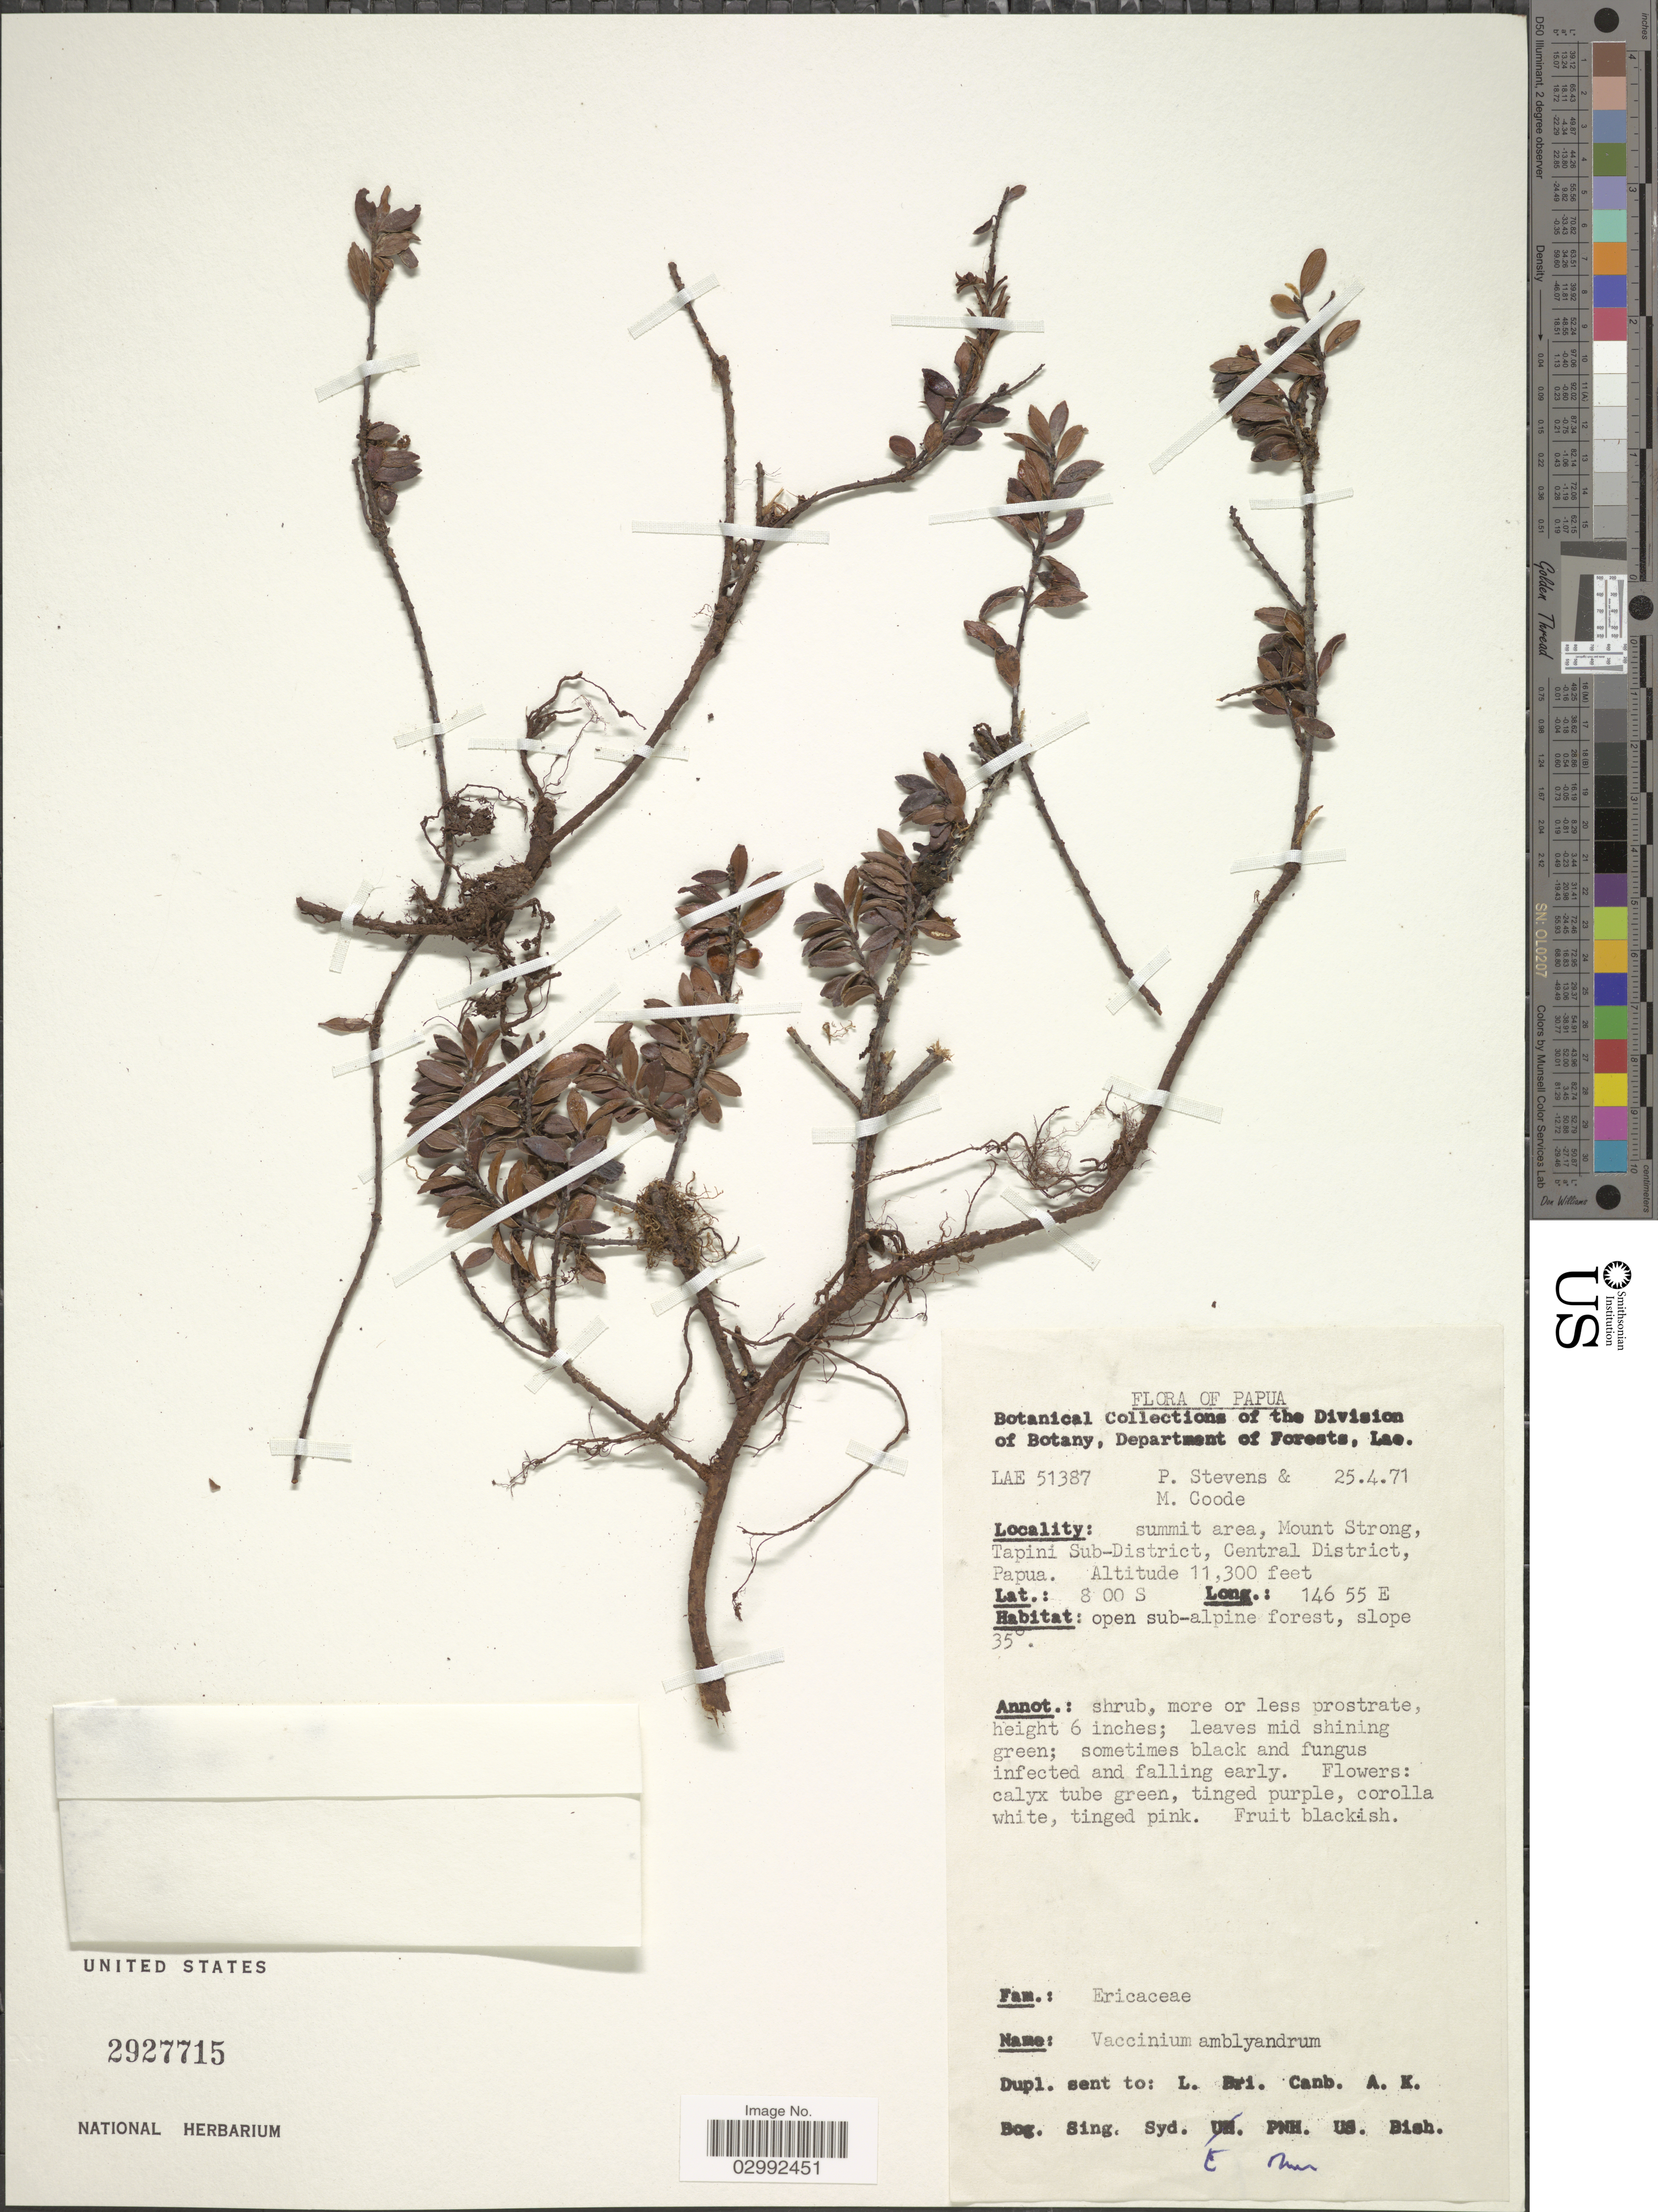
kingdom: Plantae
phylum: Tracheophyta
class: Magnoliopsida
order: Ericales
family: Ericaceae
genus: Vaccinium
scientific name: Vaccinium amblyandrum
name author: F. Muell.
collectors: P. F. Stevens & M. Coode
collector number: LAE 51387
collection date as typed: Transcribed d/m/y: 25/4/71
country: Papua New Guinea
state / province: Central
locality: Papua, Summit area, Mount Strong, Tapini Sub-District, Central District, Papua.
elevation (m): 3444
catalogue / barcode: US 2927715